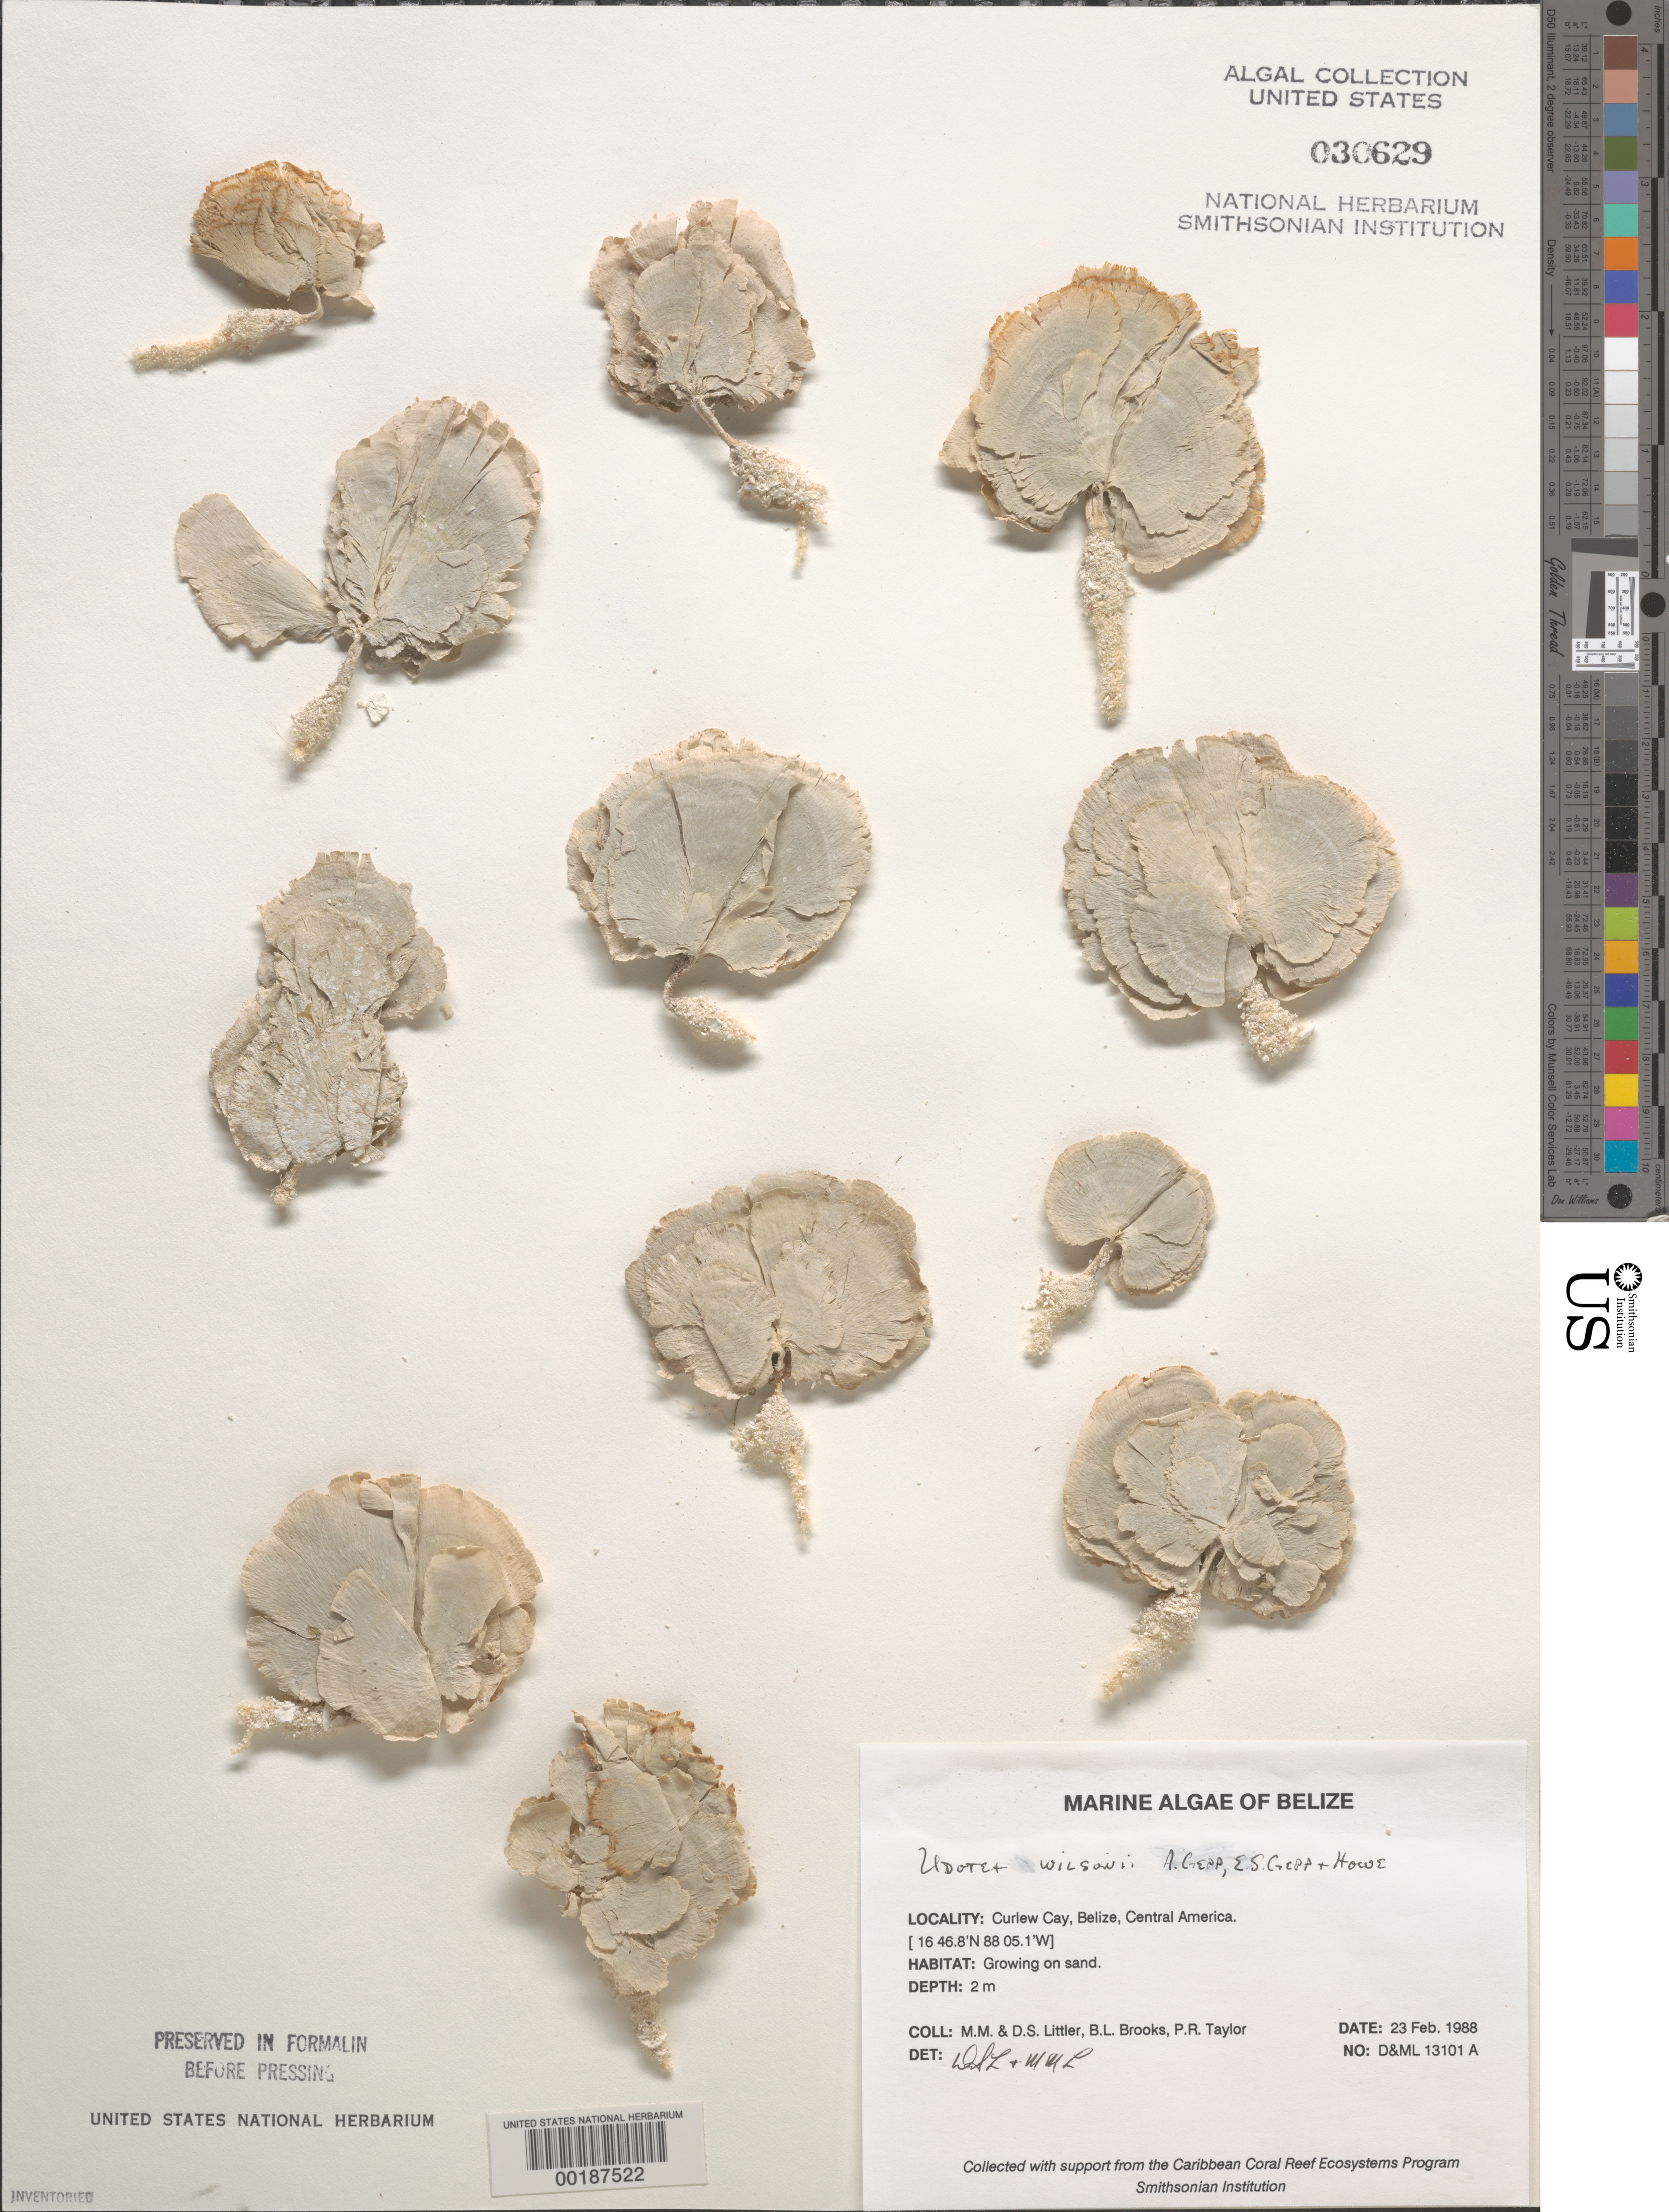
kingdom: Plantae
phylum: Chlorophyta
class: Ulvophyceae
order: Bryopsidales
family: Udoteaceae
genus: Udotea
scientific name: Udotea wilsonii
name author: A. Gepp et al. in A. Gepp & E. Gepp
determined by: Littler, D. S.; Littler, M. M.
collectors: M. M. Littler, D. S. Littler, B. Brooks & P. R. Taylor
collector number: D&ML 13101a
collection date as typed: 23 Feb 1988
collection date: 1988-02-23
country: Belize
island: Curlew Cay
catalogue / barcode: US 30629